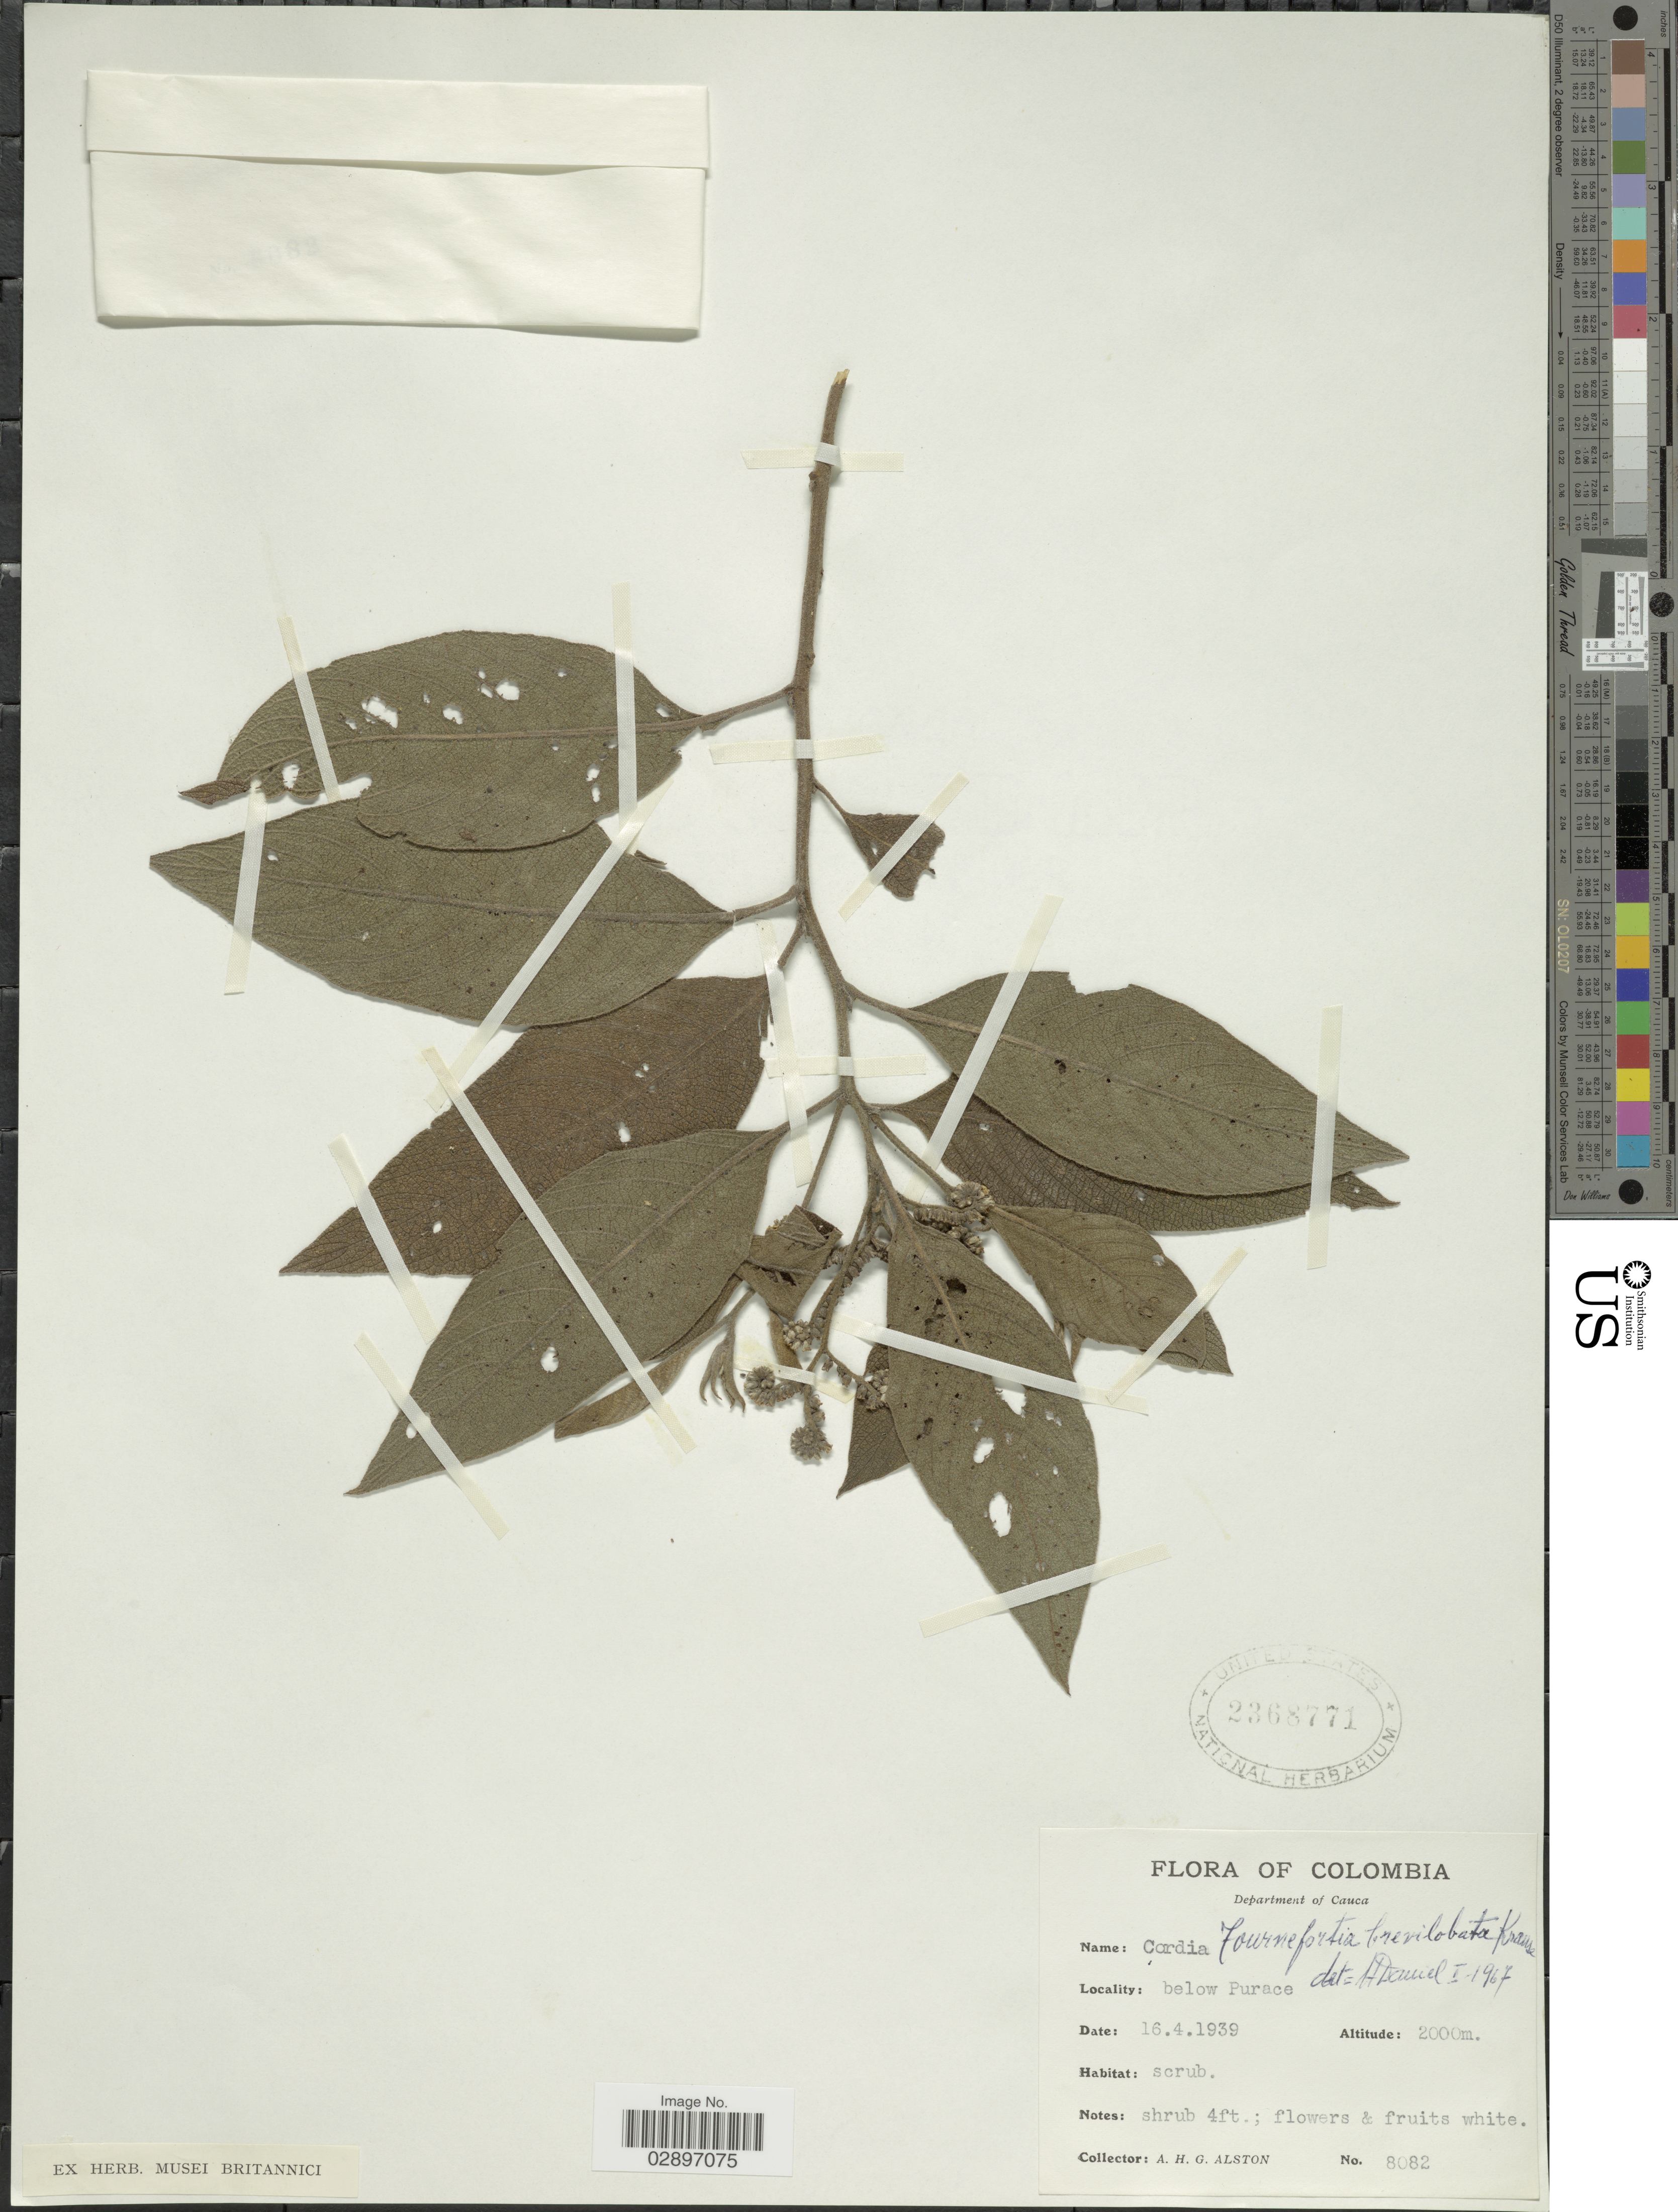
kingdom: Plantae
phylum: Tracheophyta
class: Magnoliopsida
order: Boraginales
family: Heliotropiaceae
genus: Tournefortia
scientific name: Tournefortia brevilobata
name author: K. Krause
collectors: A. H. Alston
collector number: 8082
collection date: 1939-04-16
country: Colombia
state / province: Cauca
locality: Department of Cauca. Below Purace.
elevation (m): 2000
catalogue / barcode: US 2368771